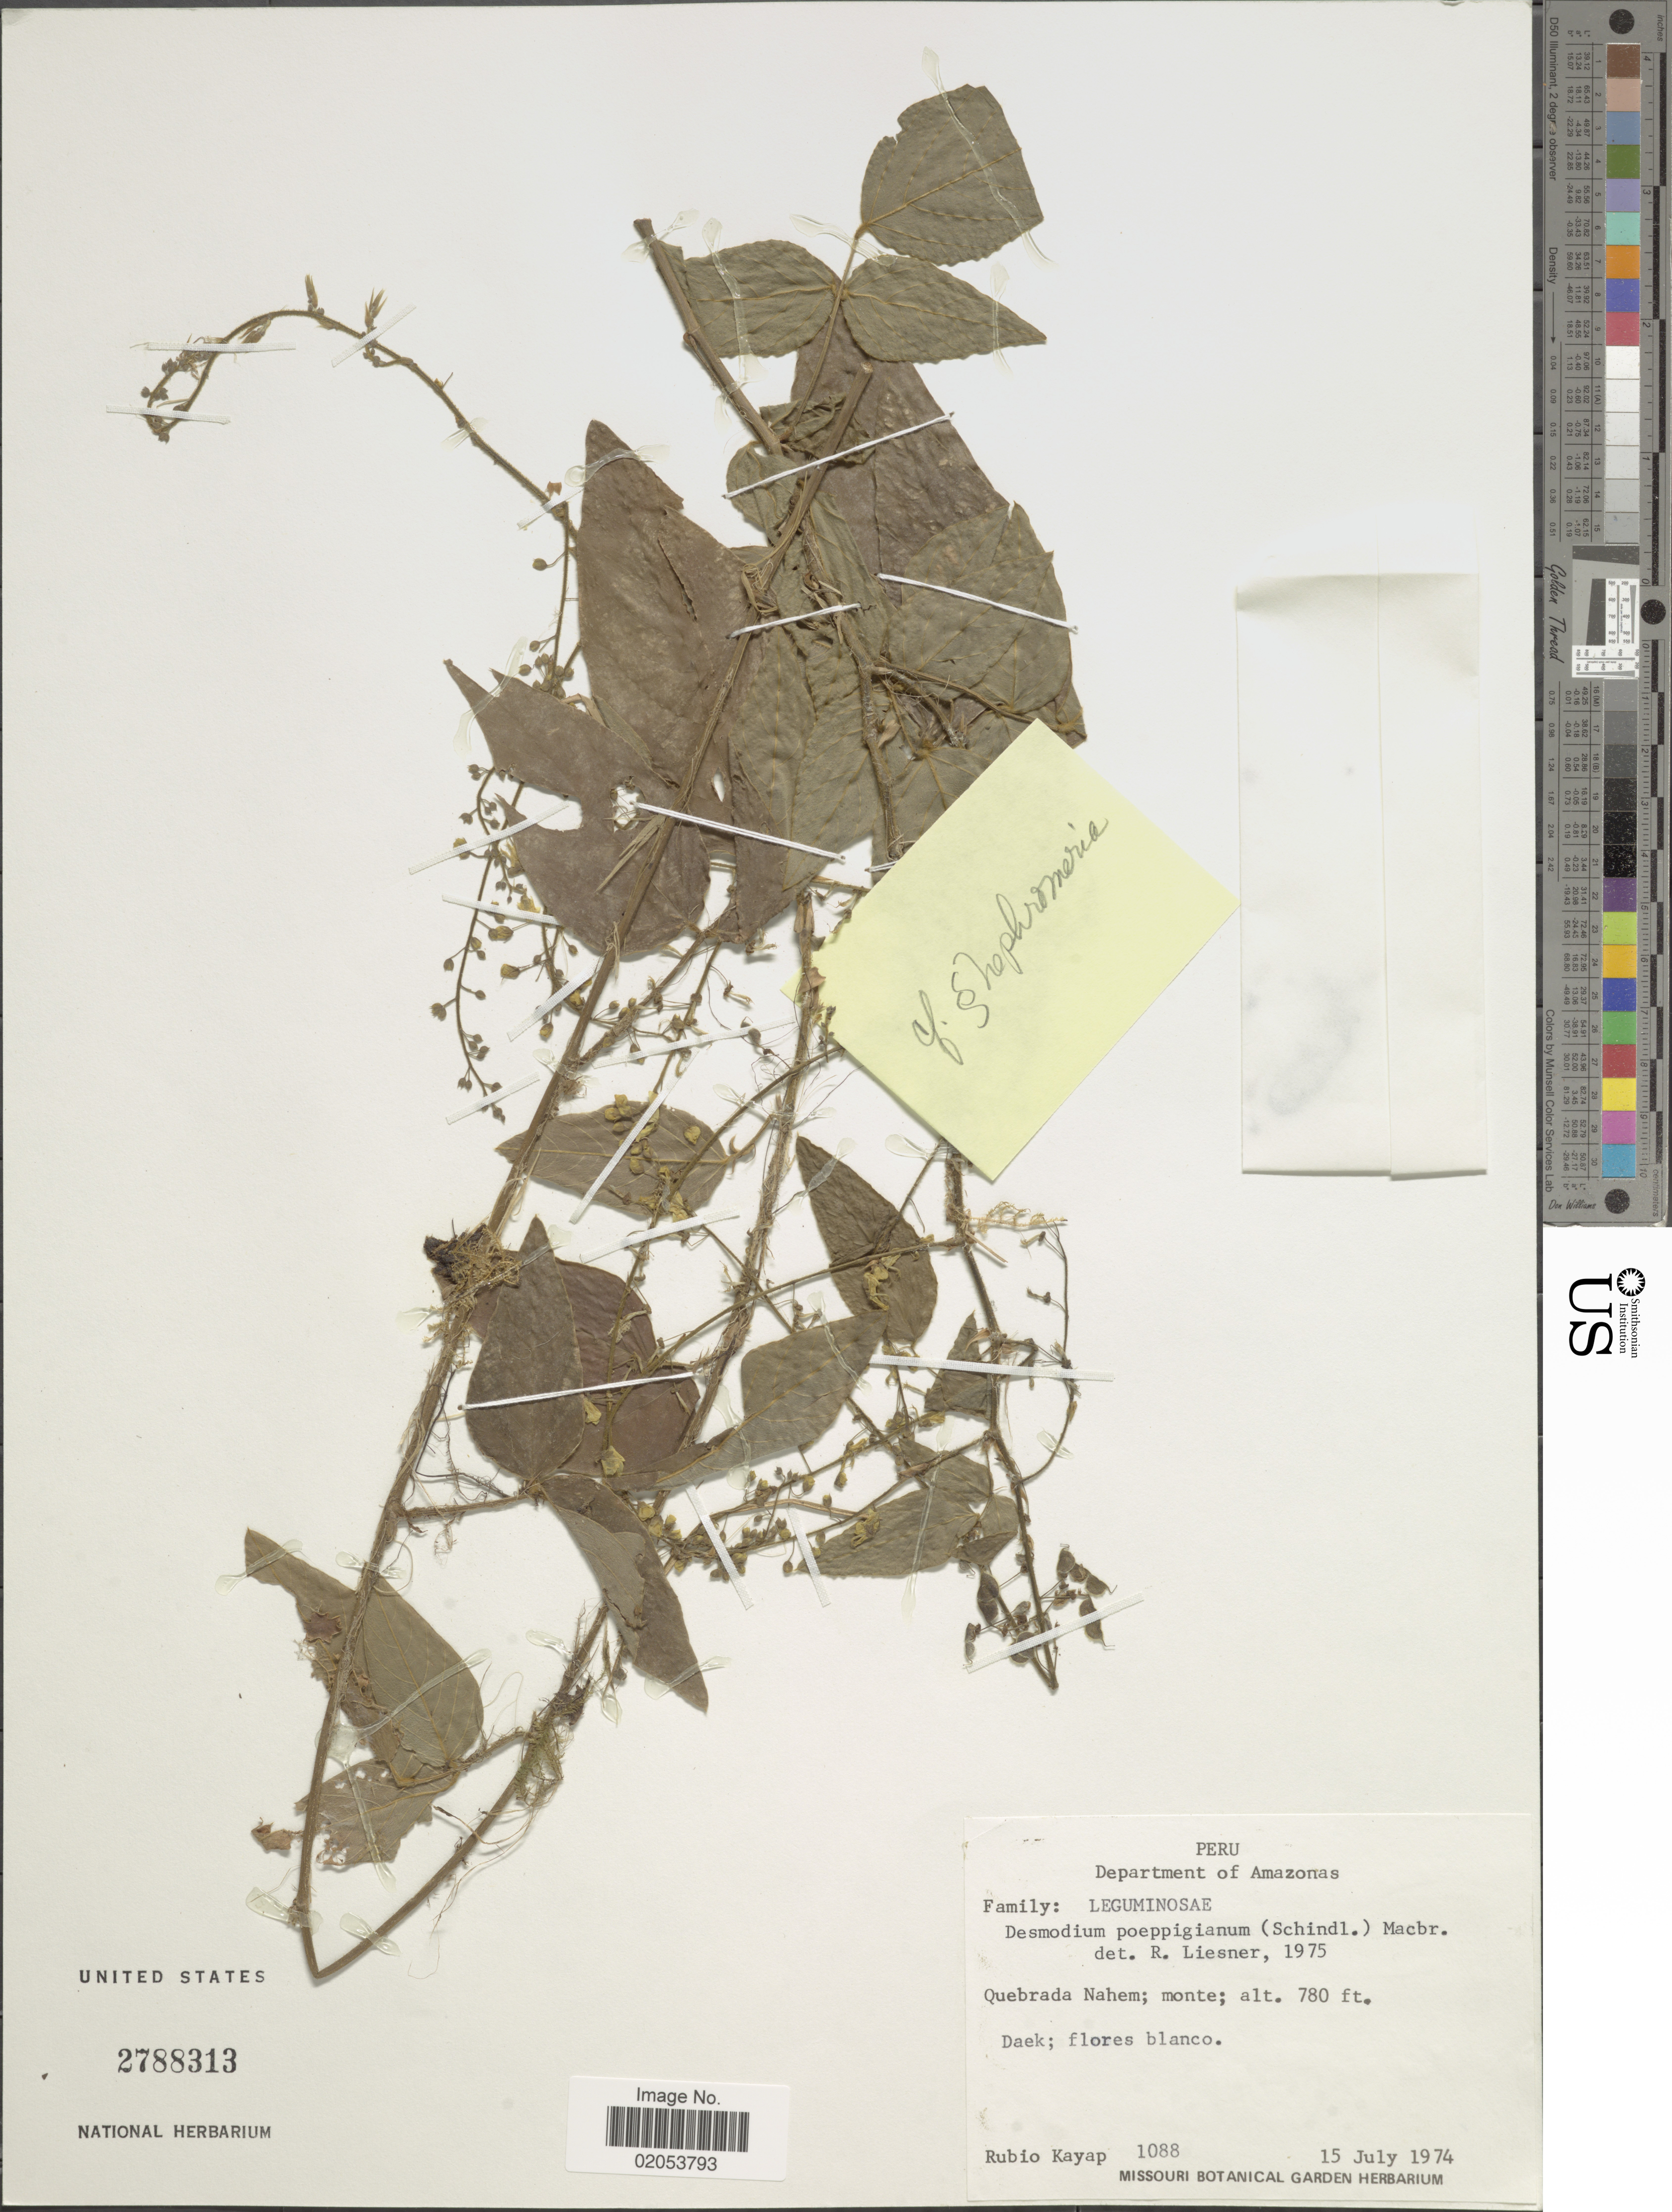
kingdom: Plantae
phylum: Tracheophyta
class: Magnoliopsida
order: Fabales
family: Fabaceae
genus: Desmodium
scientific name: Desmodium sp.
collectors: R. Kayap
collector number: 1088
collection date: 1974-07-15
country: Peru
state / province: Amazonas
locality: Quebrada Nahem; monte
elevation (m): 238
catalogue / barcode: US 2788313